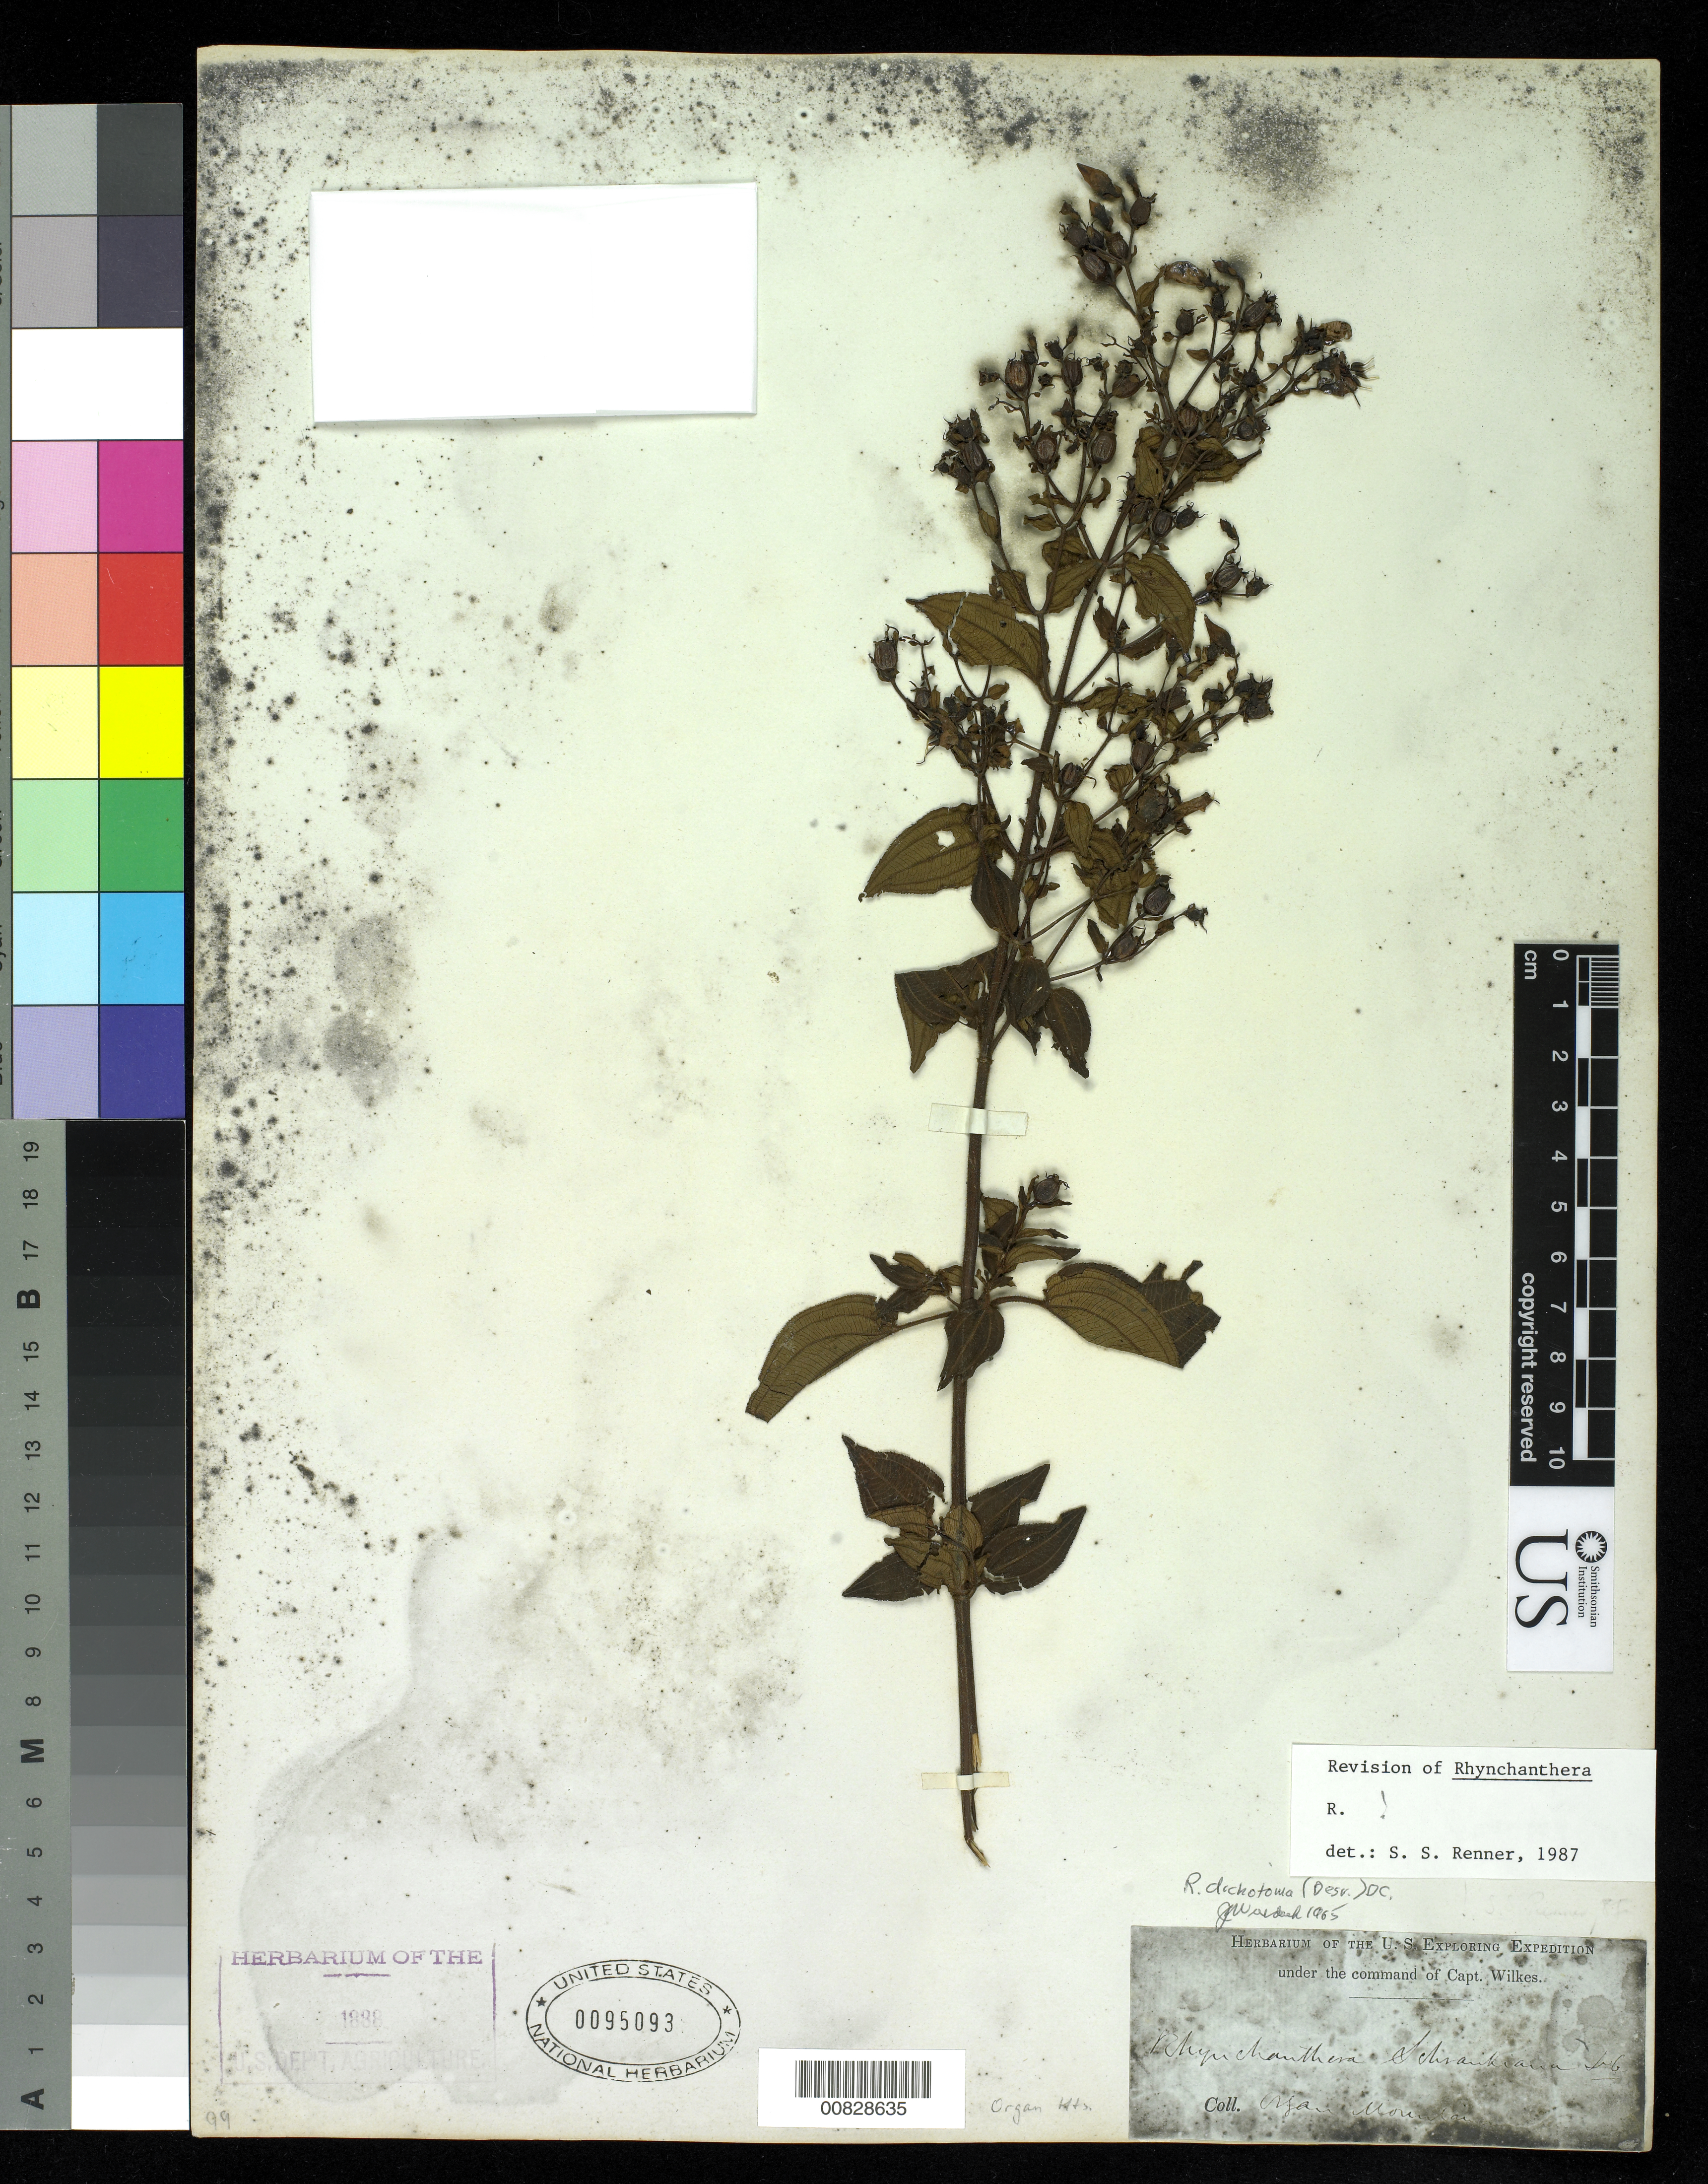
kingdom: Plantae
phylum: Tracheophyta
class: Magnoliopsida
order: Myrtales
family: Melastomataceae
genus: Rhynchanthera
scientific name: Rhynchanthera dichotoma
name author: DC.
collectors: Wilkes Explor. Exped.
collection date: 1838/1842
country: Brazil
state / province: Rio de Janeiro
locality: Organ Mountains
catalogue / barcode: US 95093